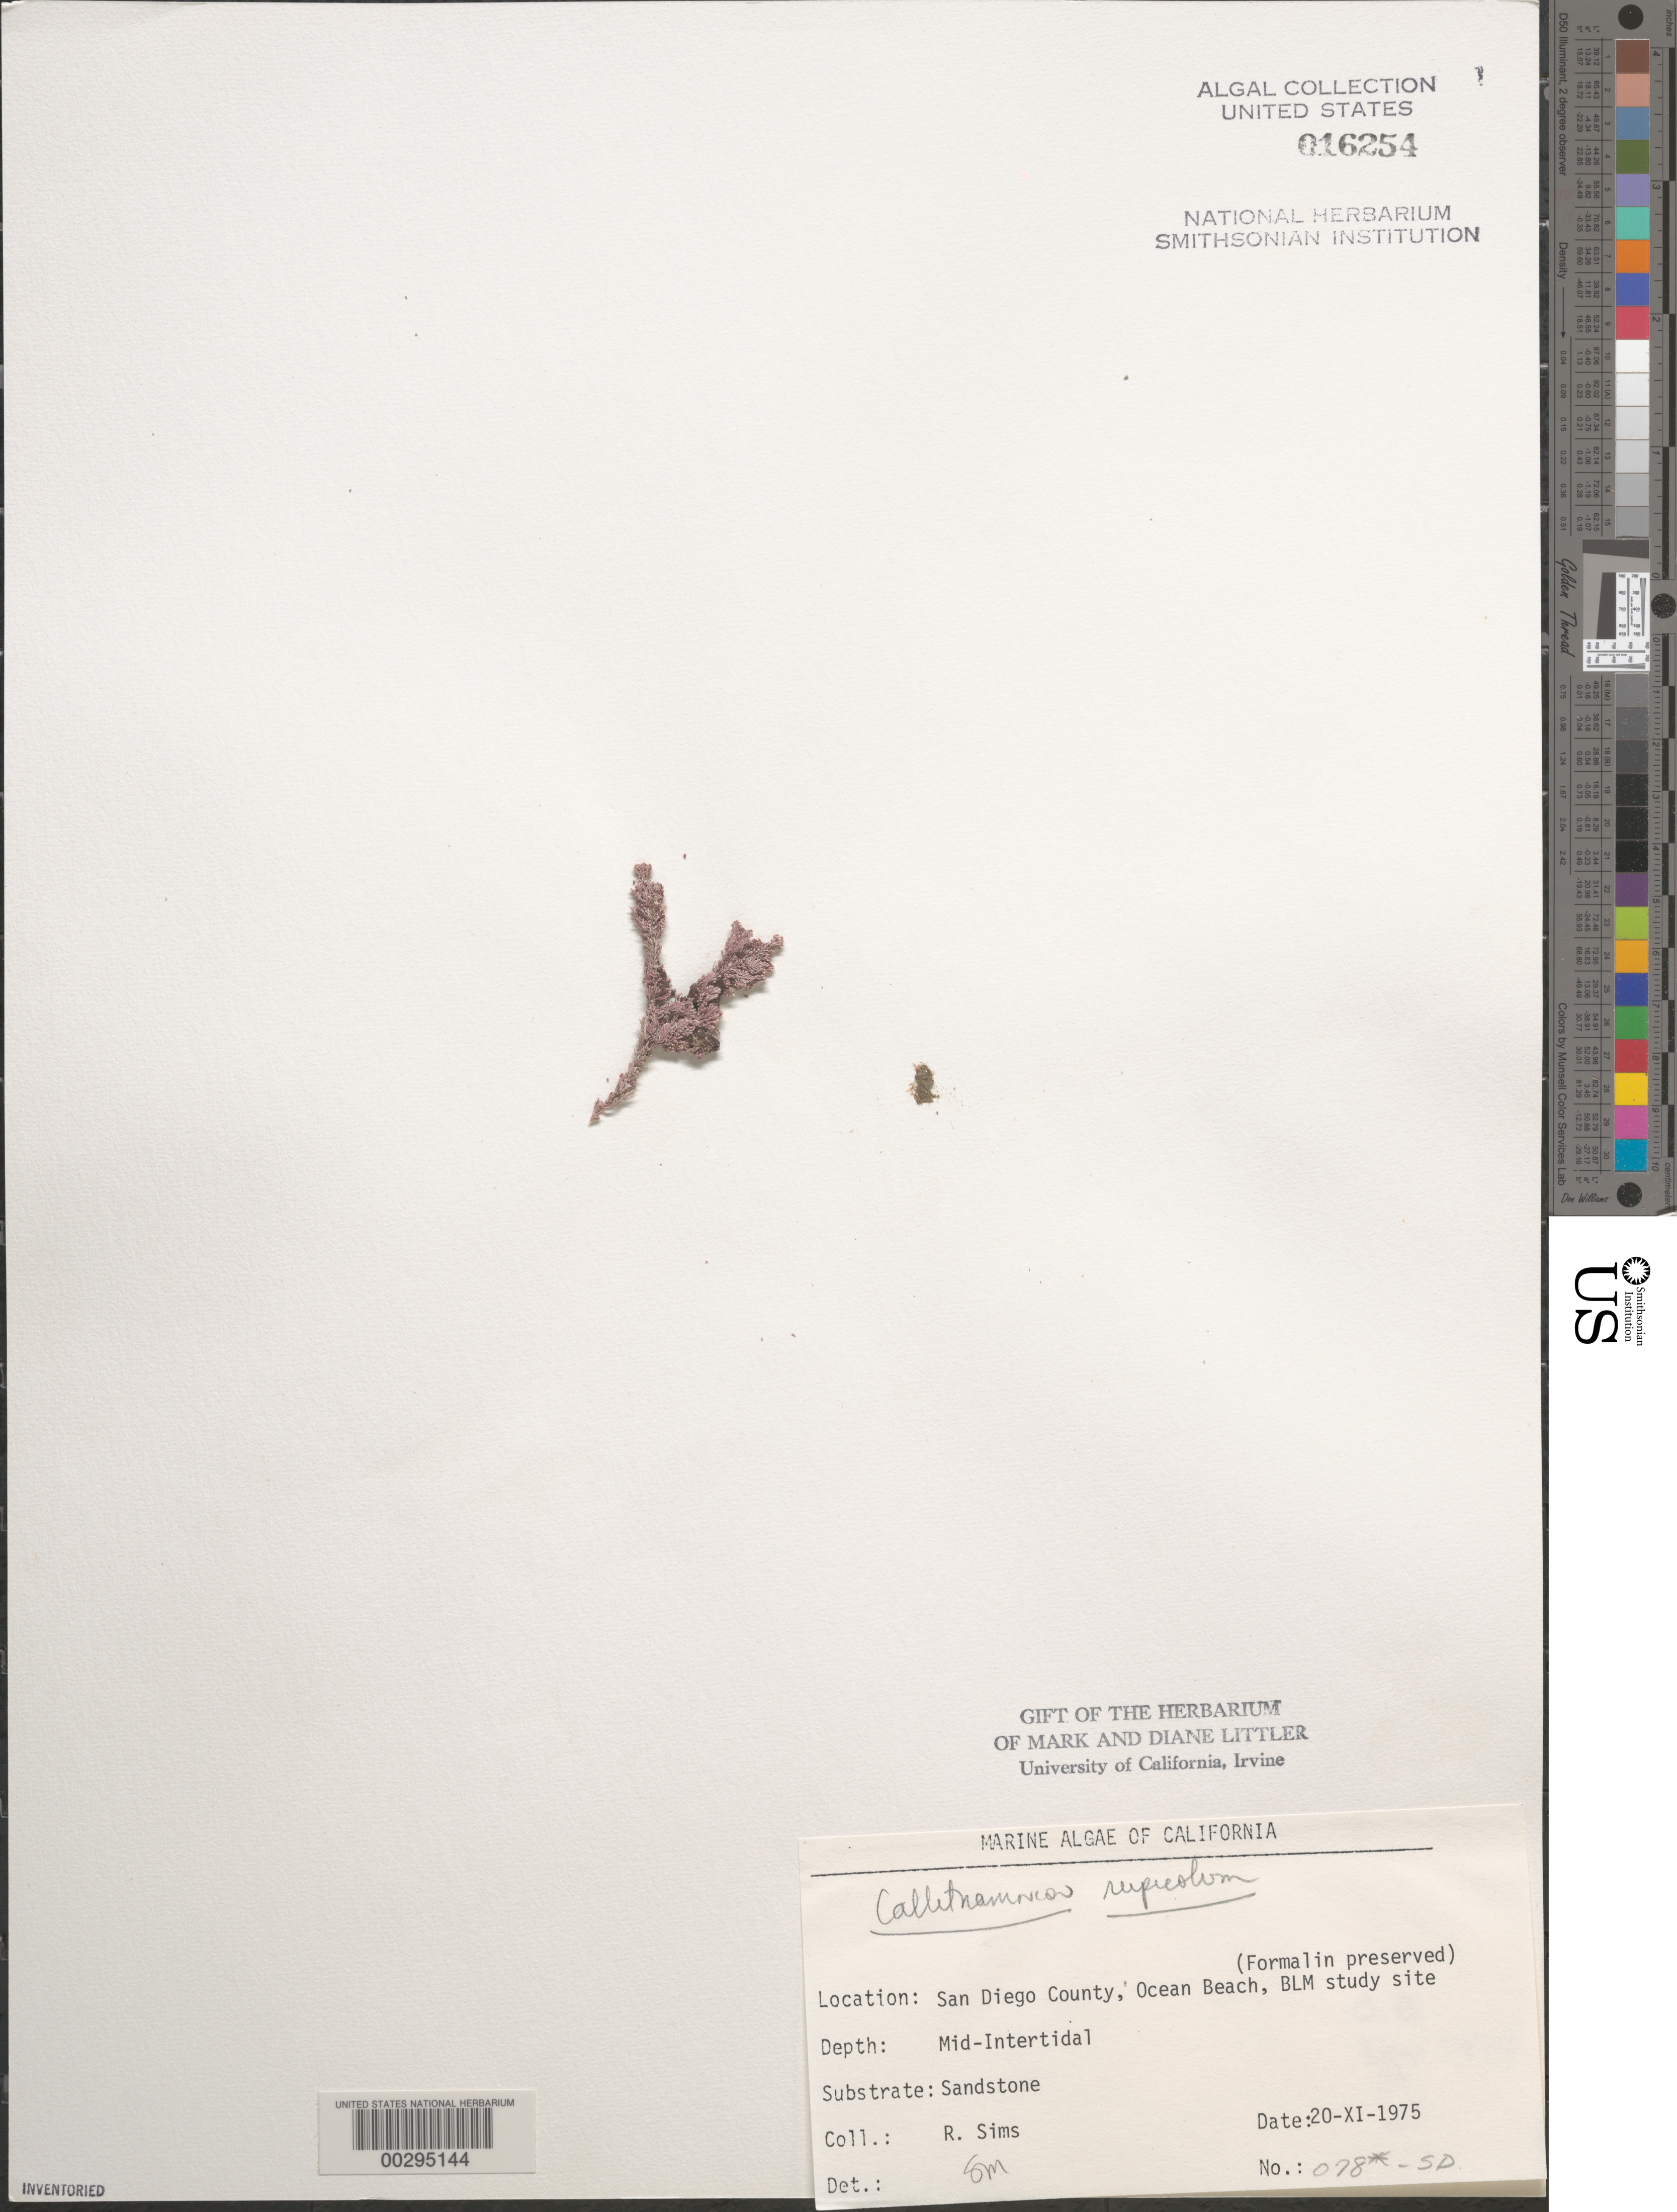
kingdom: Plantae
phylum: Rhodophyta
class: Florideophyceae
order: Ceramiales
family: Callithamniaceae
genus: Callithamnion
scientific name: Callithamnion rupicolum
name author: (C.L. Anderson) C.L. Anderson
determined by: Murray, S. N.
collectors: R. H. Sims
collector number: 078*-sd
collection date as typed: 20 Nov 1975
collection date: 1975-11-20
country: United States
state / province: California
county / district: San Diego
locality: Ocean Beach, end of Del Monte Street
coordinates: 32 44' 35"N, 117 15' 15"W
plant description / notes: BLM-SOCALBIGHT Rocky Intertidal Survey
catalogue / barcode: US 16254